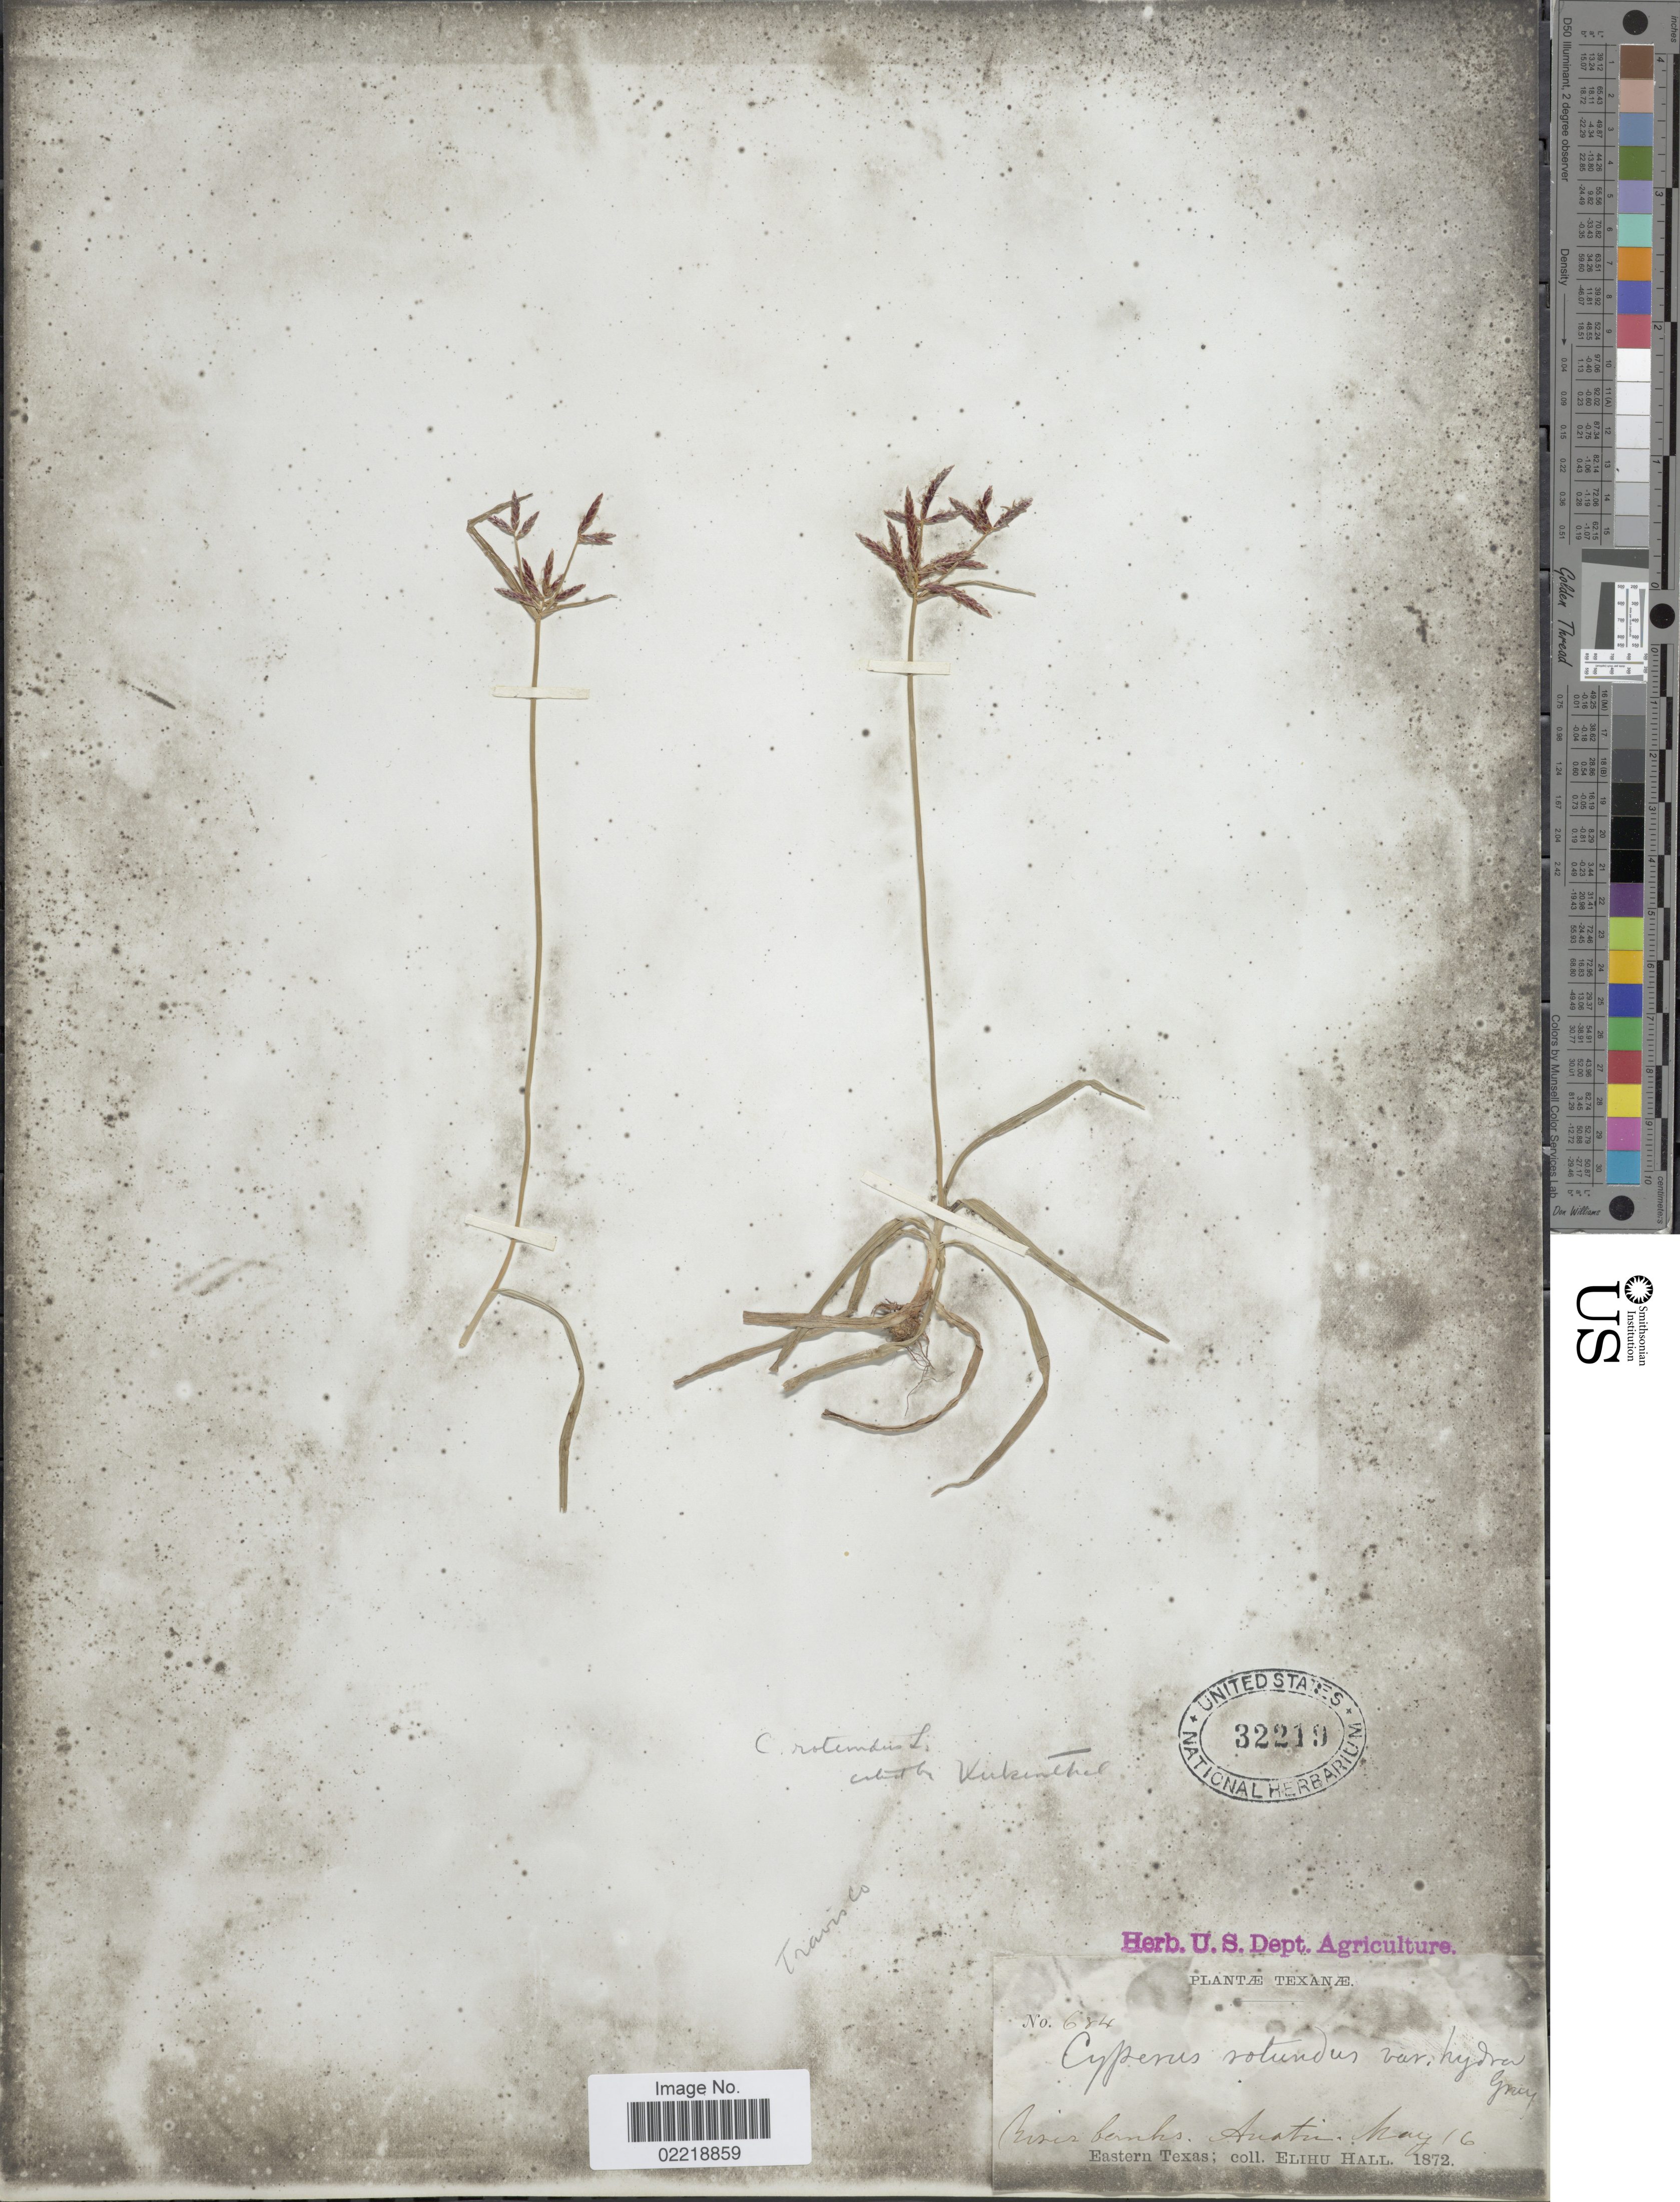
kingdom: Plantae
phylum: Tracheophyta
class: Liliopsida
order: Poales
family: Cyperaceae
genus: Cyperus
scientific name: Cyperus rotundus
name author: L.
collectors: E. Hall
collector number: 684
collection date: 1872-05-16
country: United States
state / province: Texas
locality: Lower bank, Austin, Eastern Texas, Travis Co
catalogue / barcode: US 32219